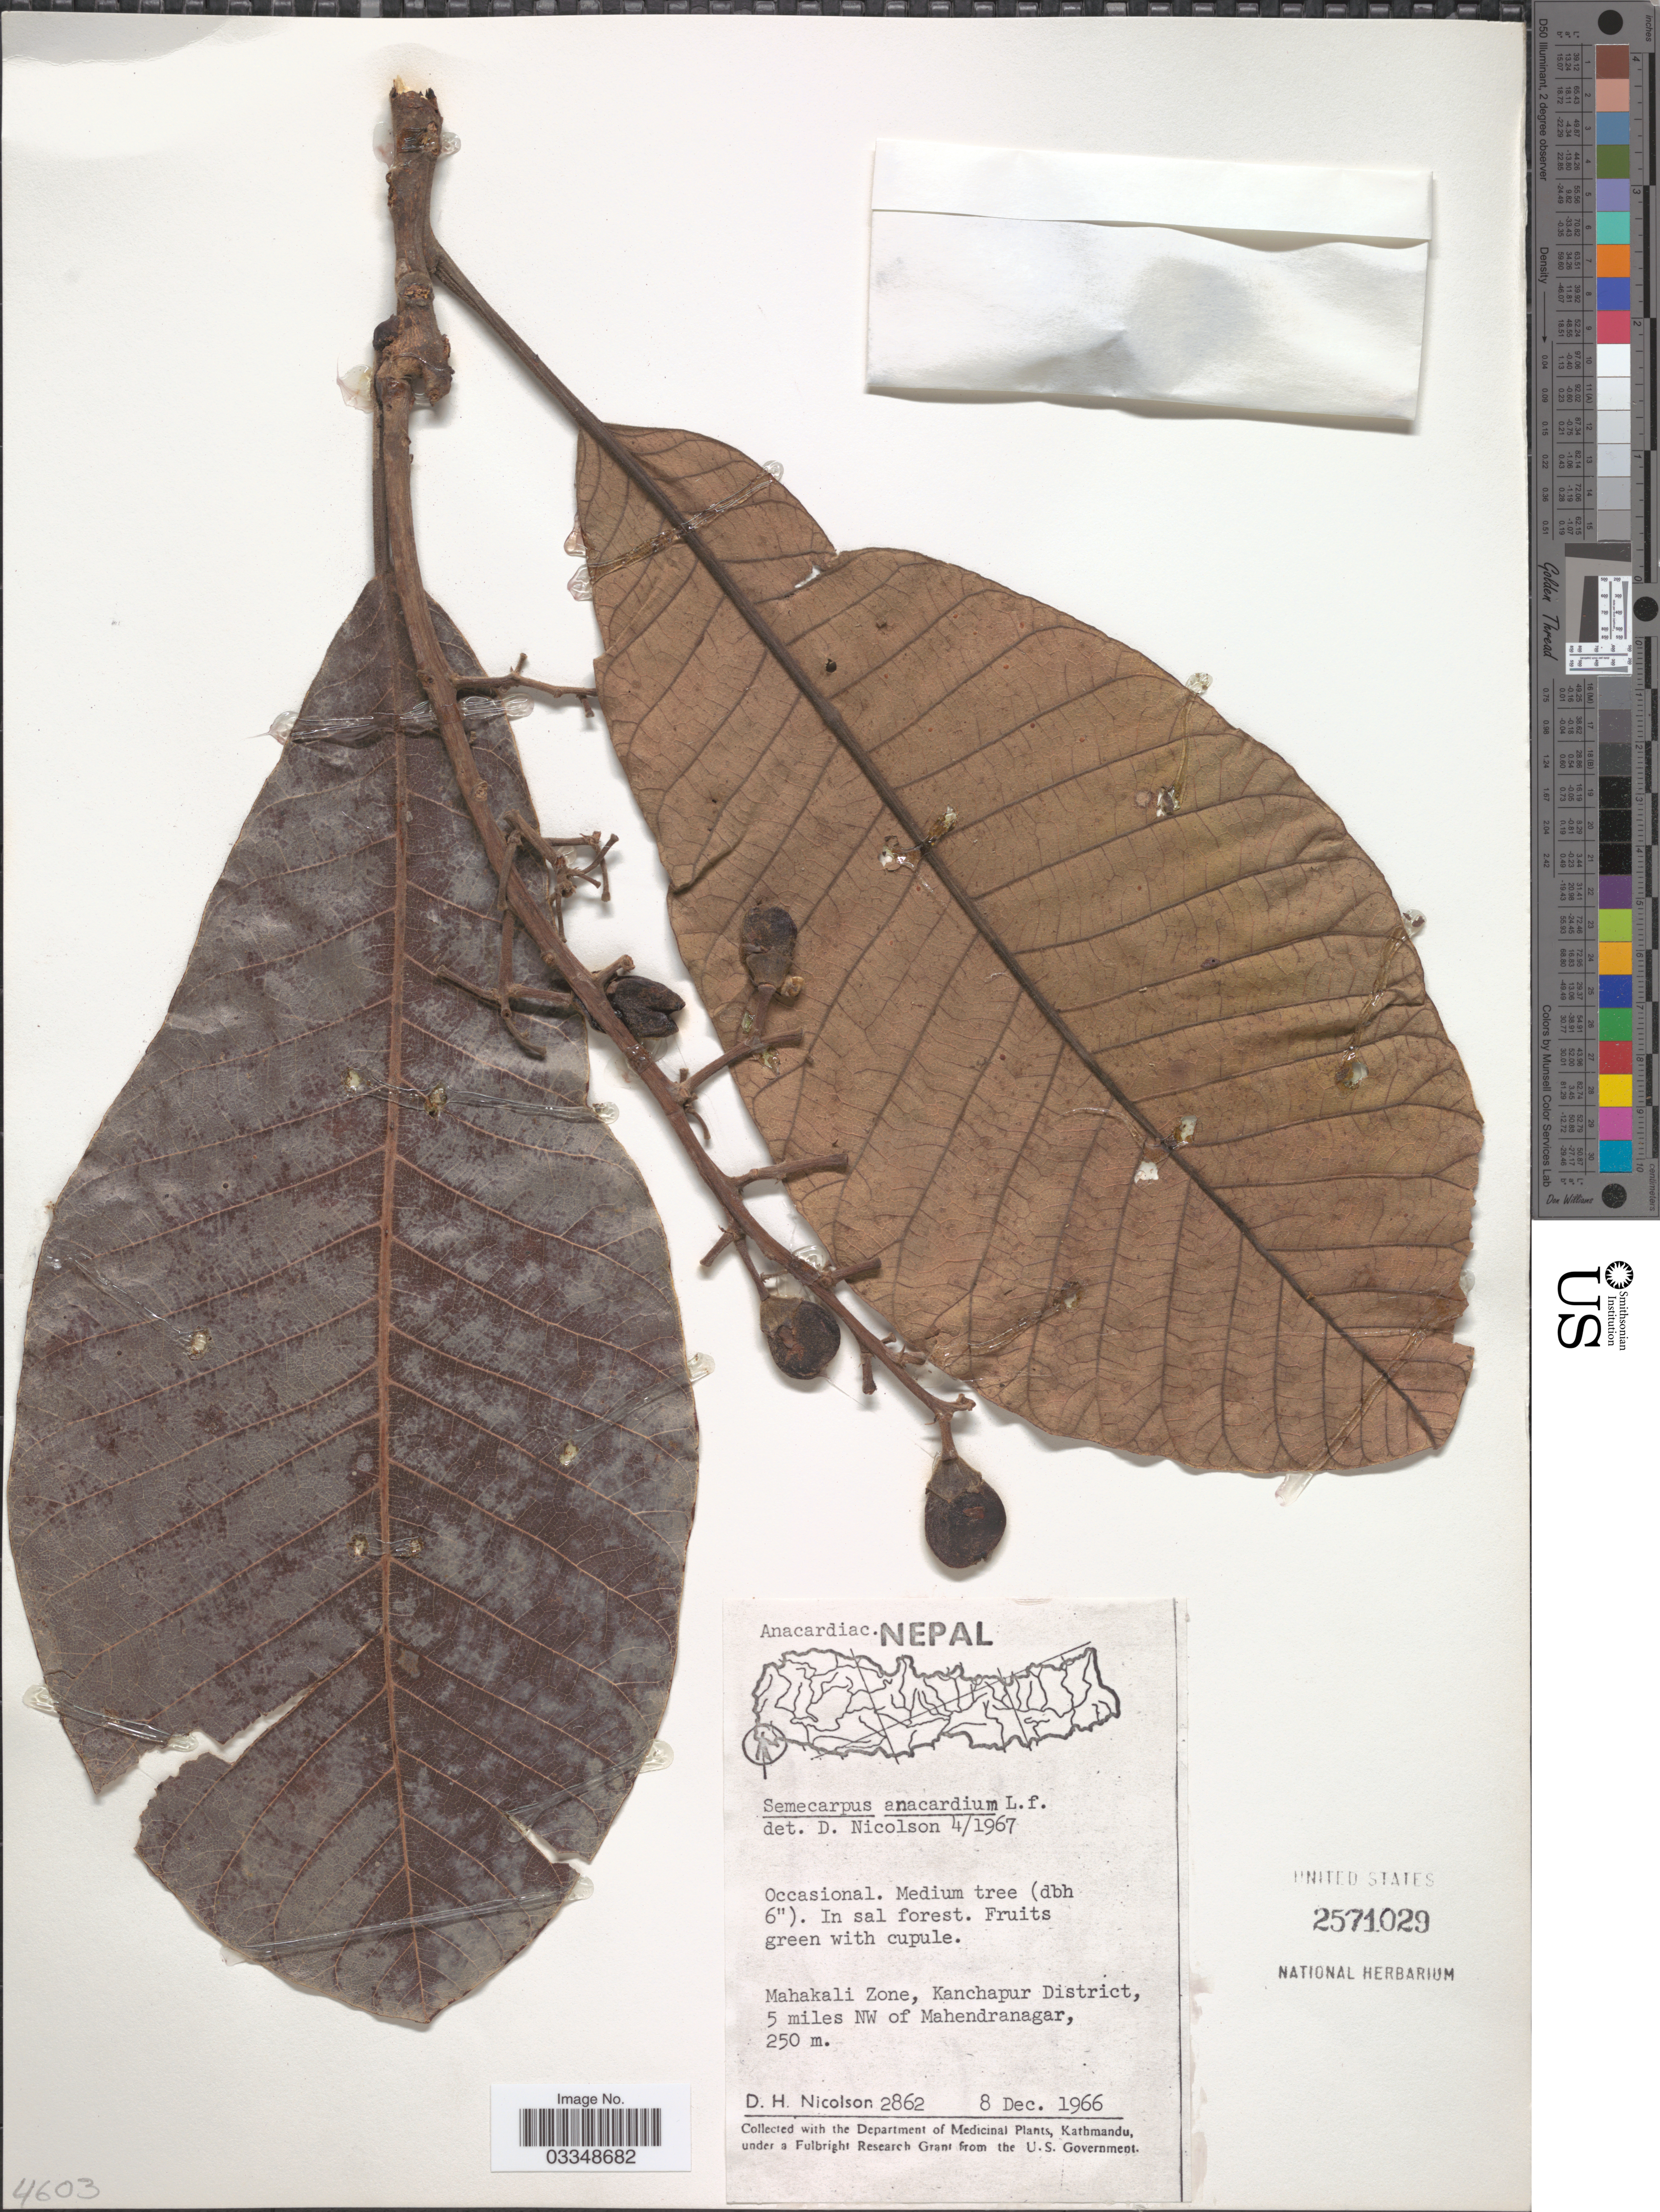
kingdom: Plantae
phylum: Tracheophyta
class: Magnoliopsida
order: Sapindales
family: Anacardiaceae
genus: Semecarpus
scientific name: Semecarpus anacardium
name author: L. f.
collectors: D. H. Nicolson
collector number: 2862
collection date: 1966-12-08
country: Nepal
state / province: Mahakali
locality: Mahakali Zone, Kanchapur District, 5 miles NW of Mahendranagar.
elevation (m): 250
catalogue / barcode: US 2571029